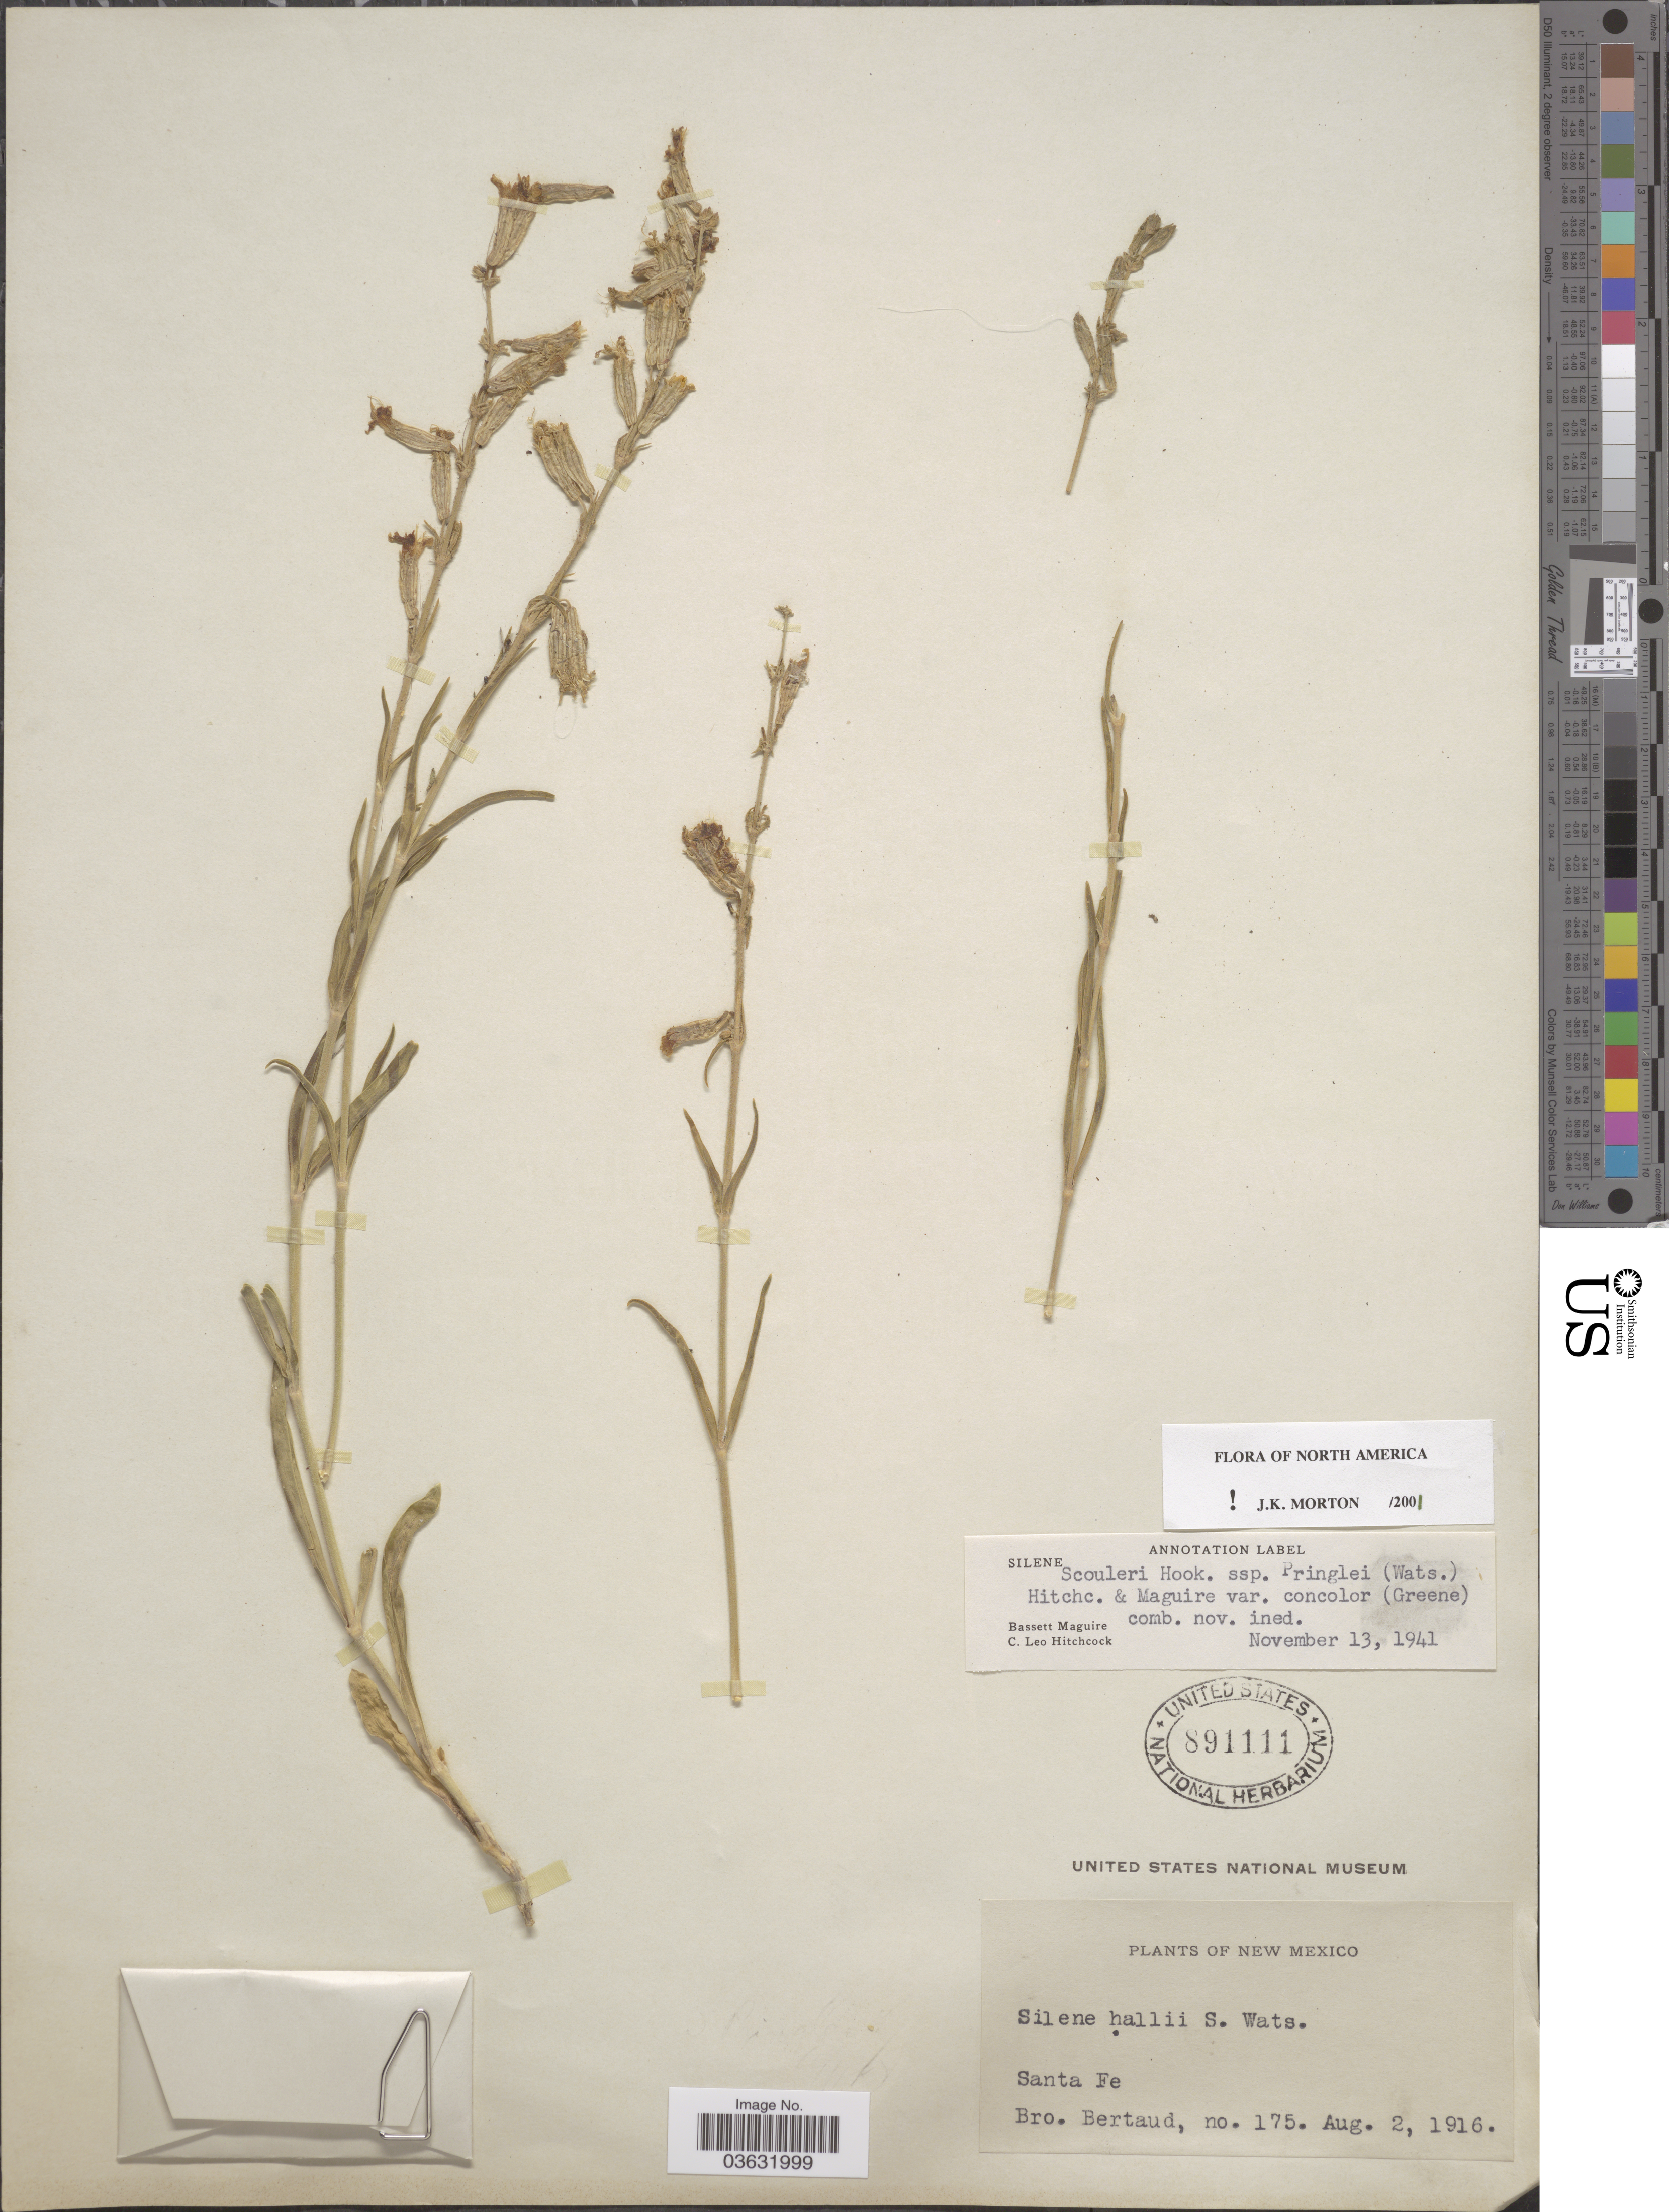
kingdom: Plantae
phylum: Tracheophyta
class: Magnoliopsida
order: Caryophyllales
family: Caryophyllaceae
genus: Silene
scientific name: Silene scouleri var. concolor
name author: (Greene) C.L. Hitchc. & Maguire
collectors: Bro. Bertaud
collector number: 175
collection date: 1916-08-02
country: United States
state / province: New Mexico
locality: Santa Fe.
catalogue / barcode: US 891111